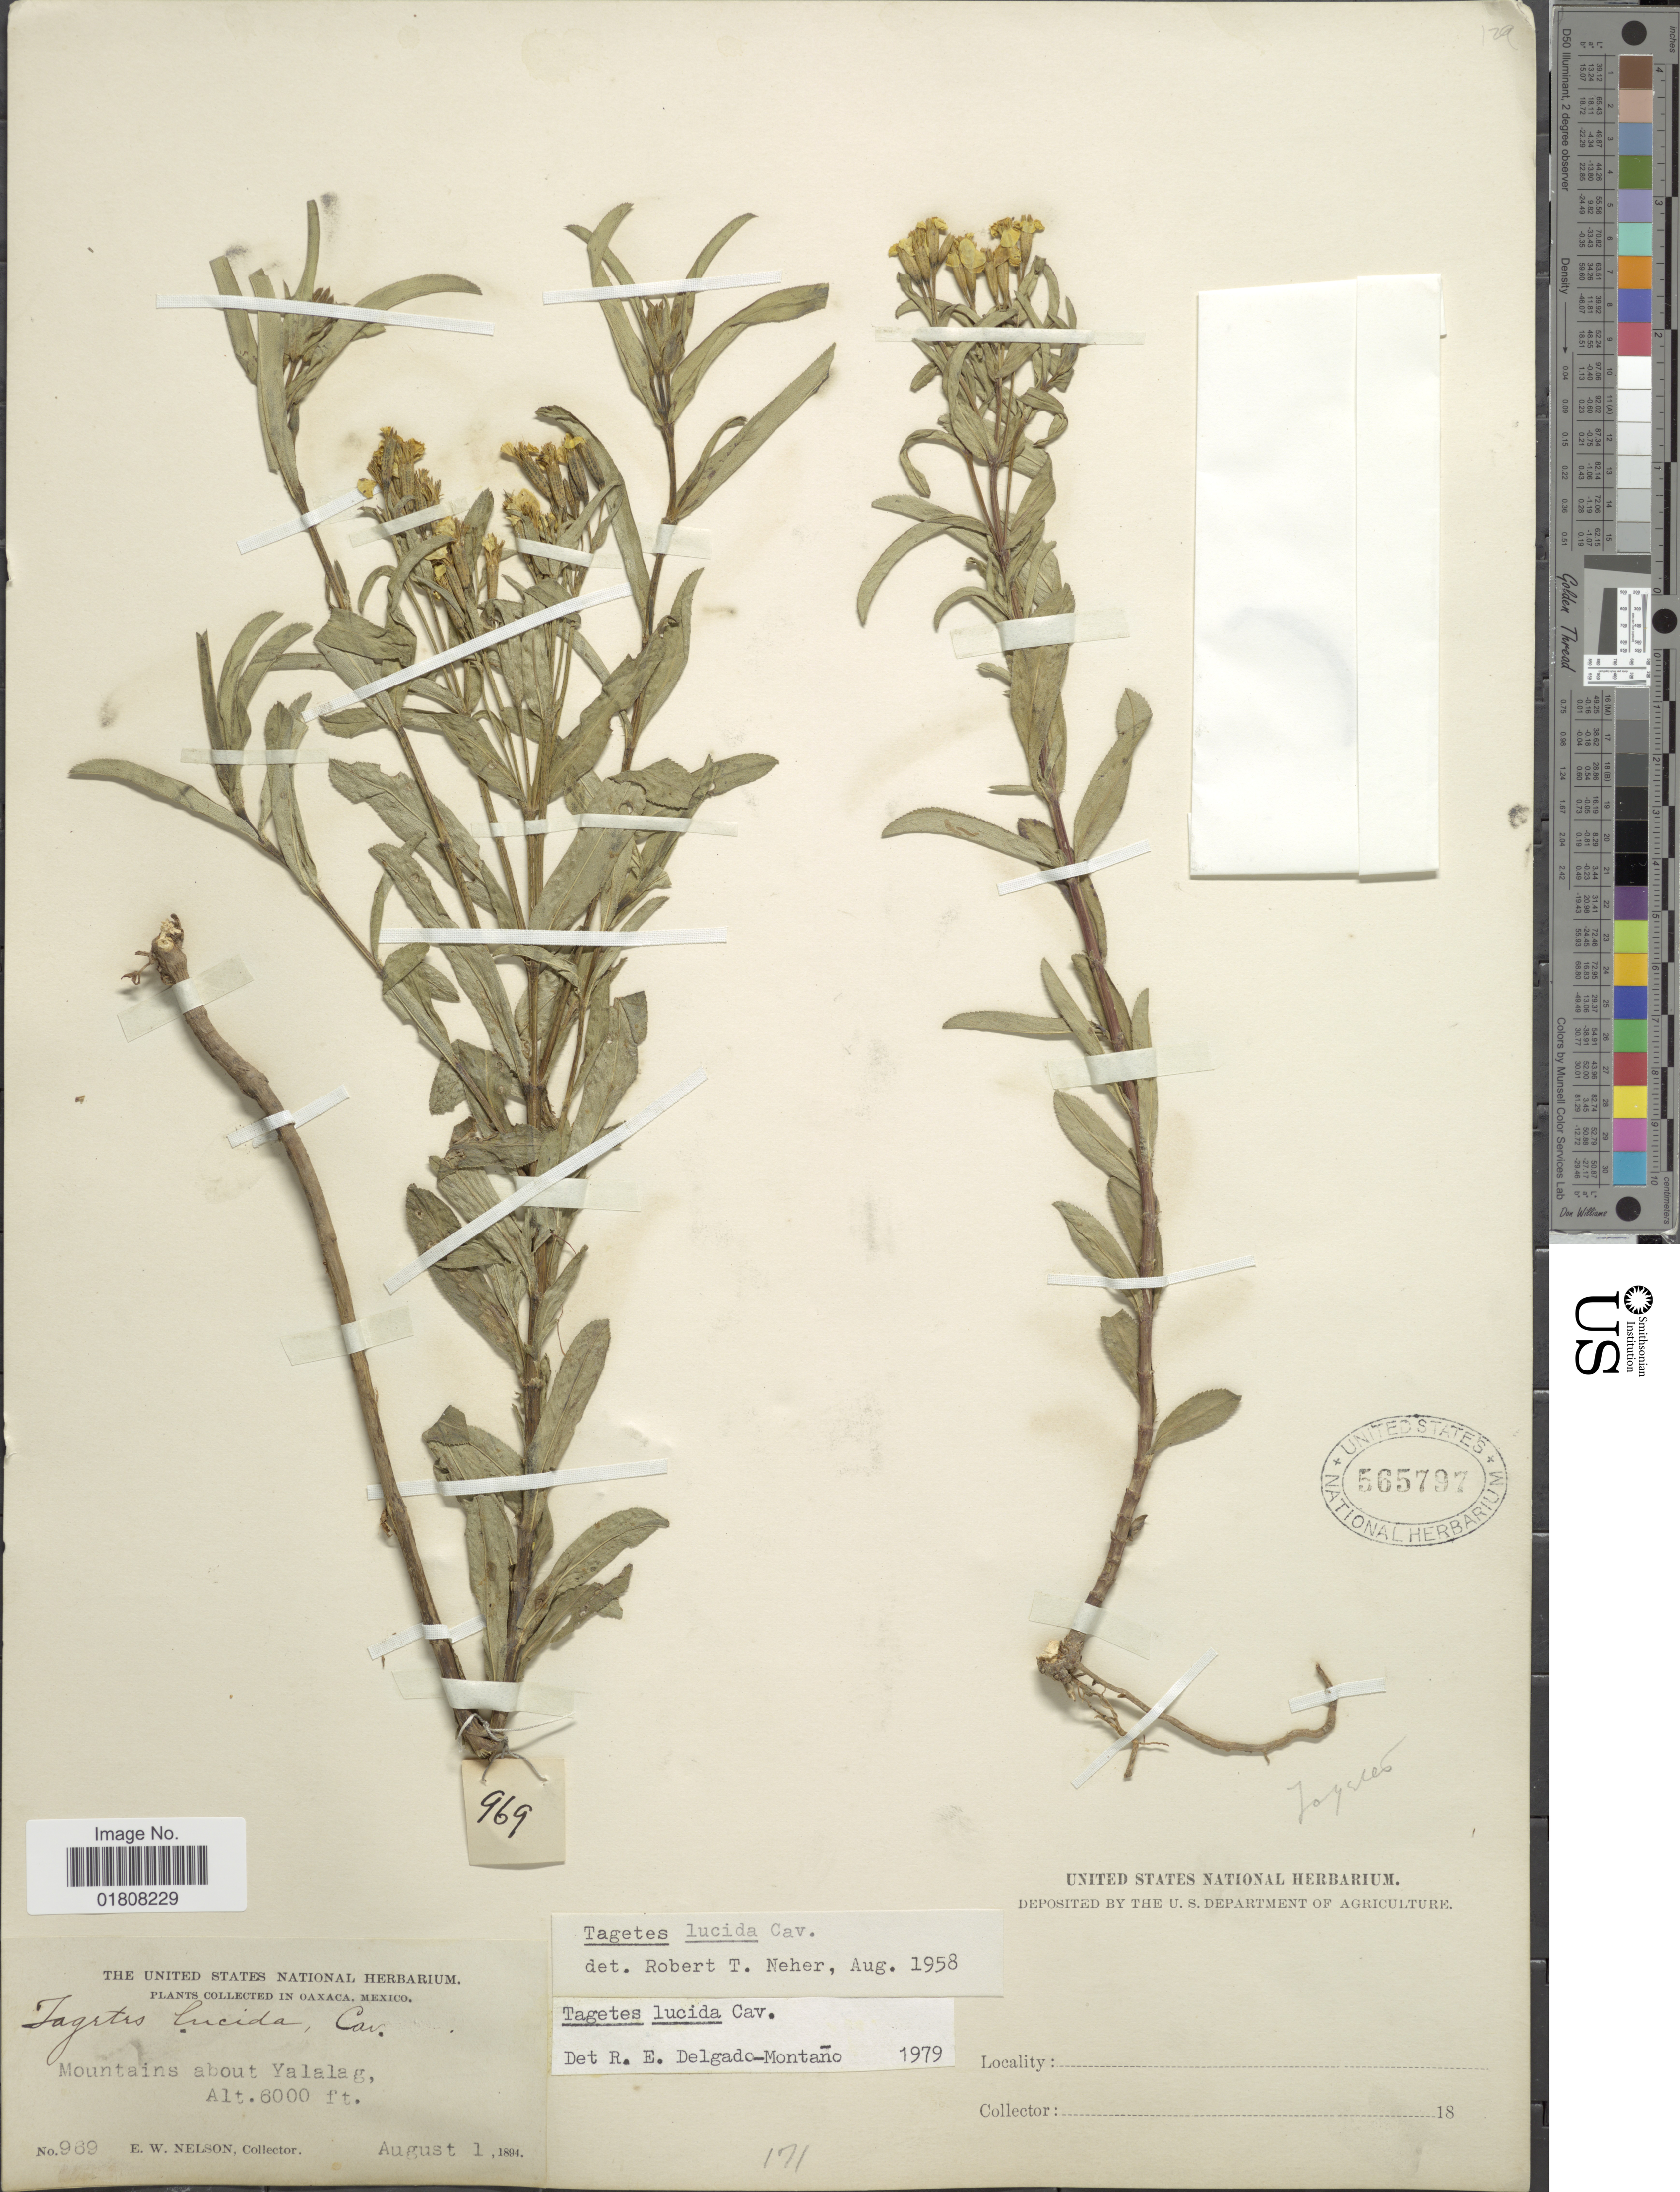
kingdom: Plantae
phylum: Tracheophyta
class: Magnoliopsida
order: Asterales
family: Asteraceae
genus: Tagetes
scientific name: Tagetes lucida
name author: Cav.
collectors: E. W. Nelson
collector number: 969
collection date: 1894-08-01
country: Mexico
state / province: Oaxaca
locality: Mountains about Yalalag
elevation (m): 1829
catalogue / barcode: US 565797